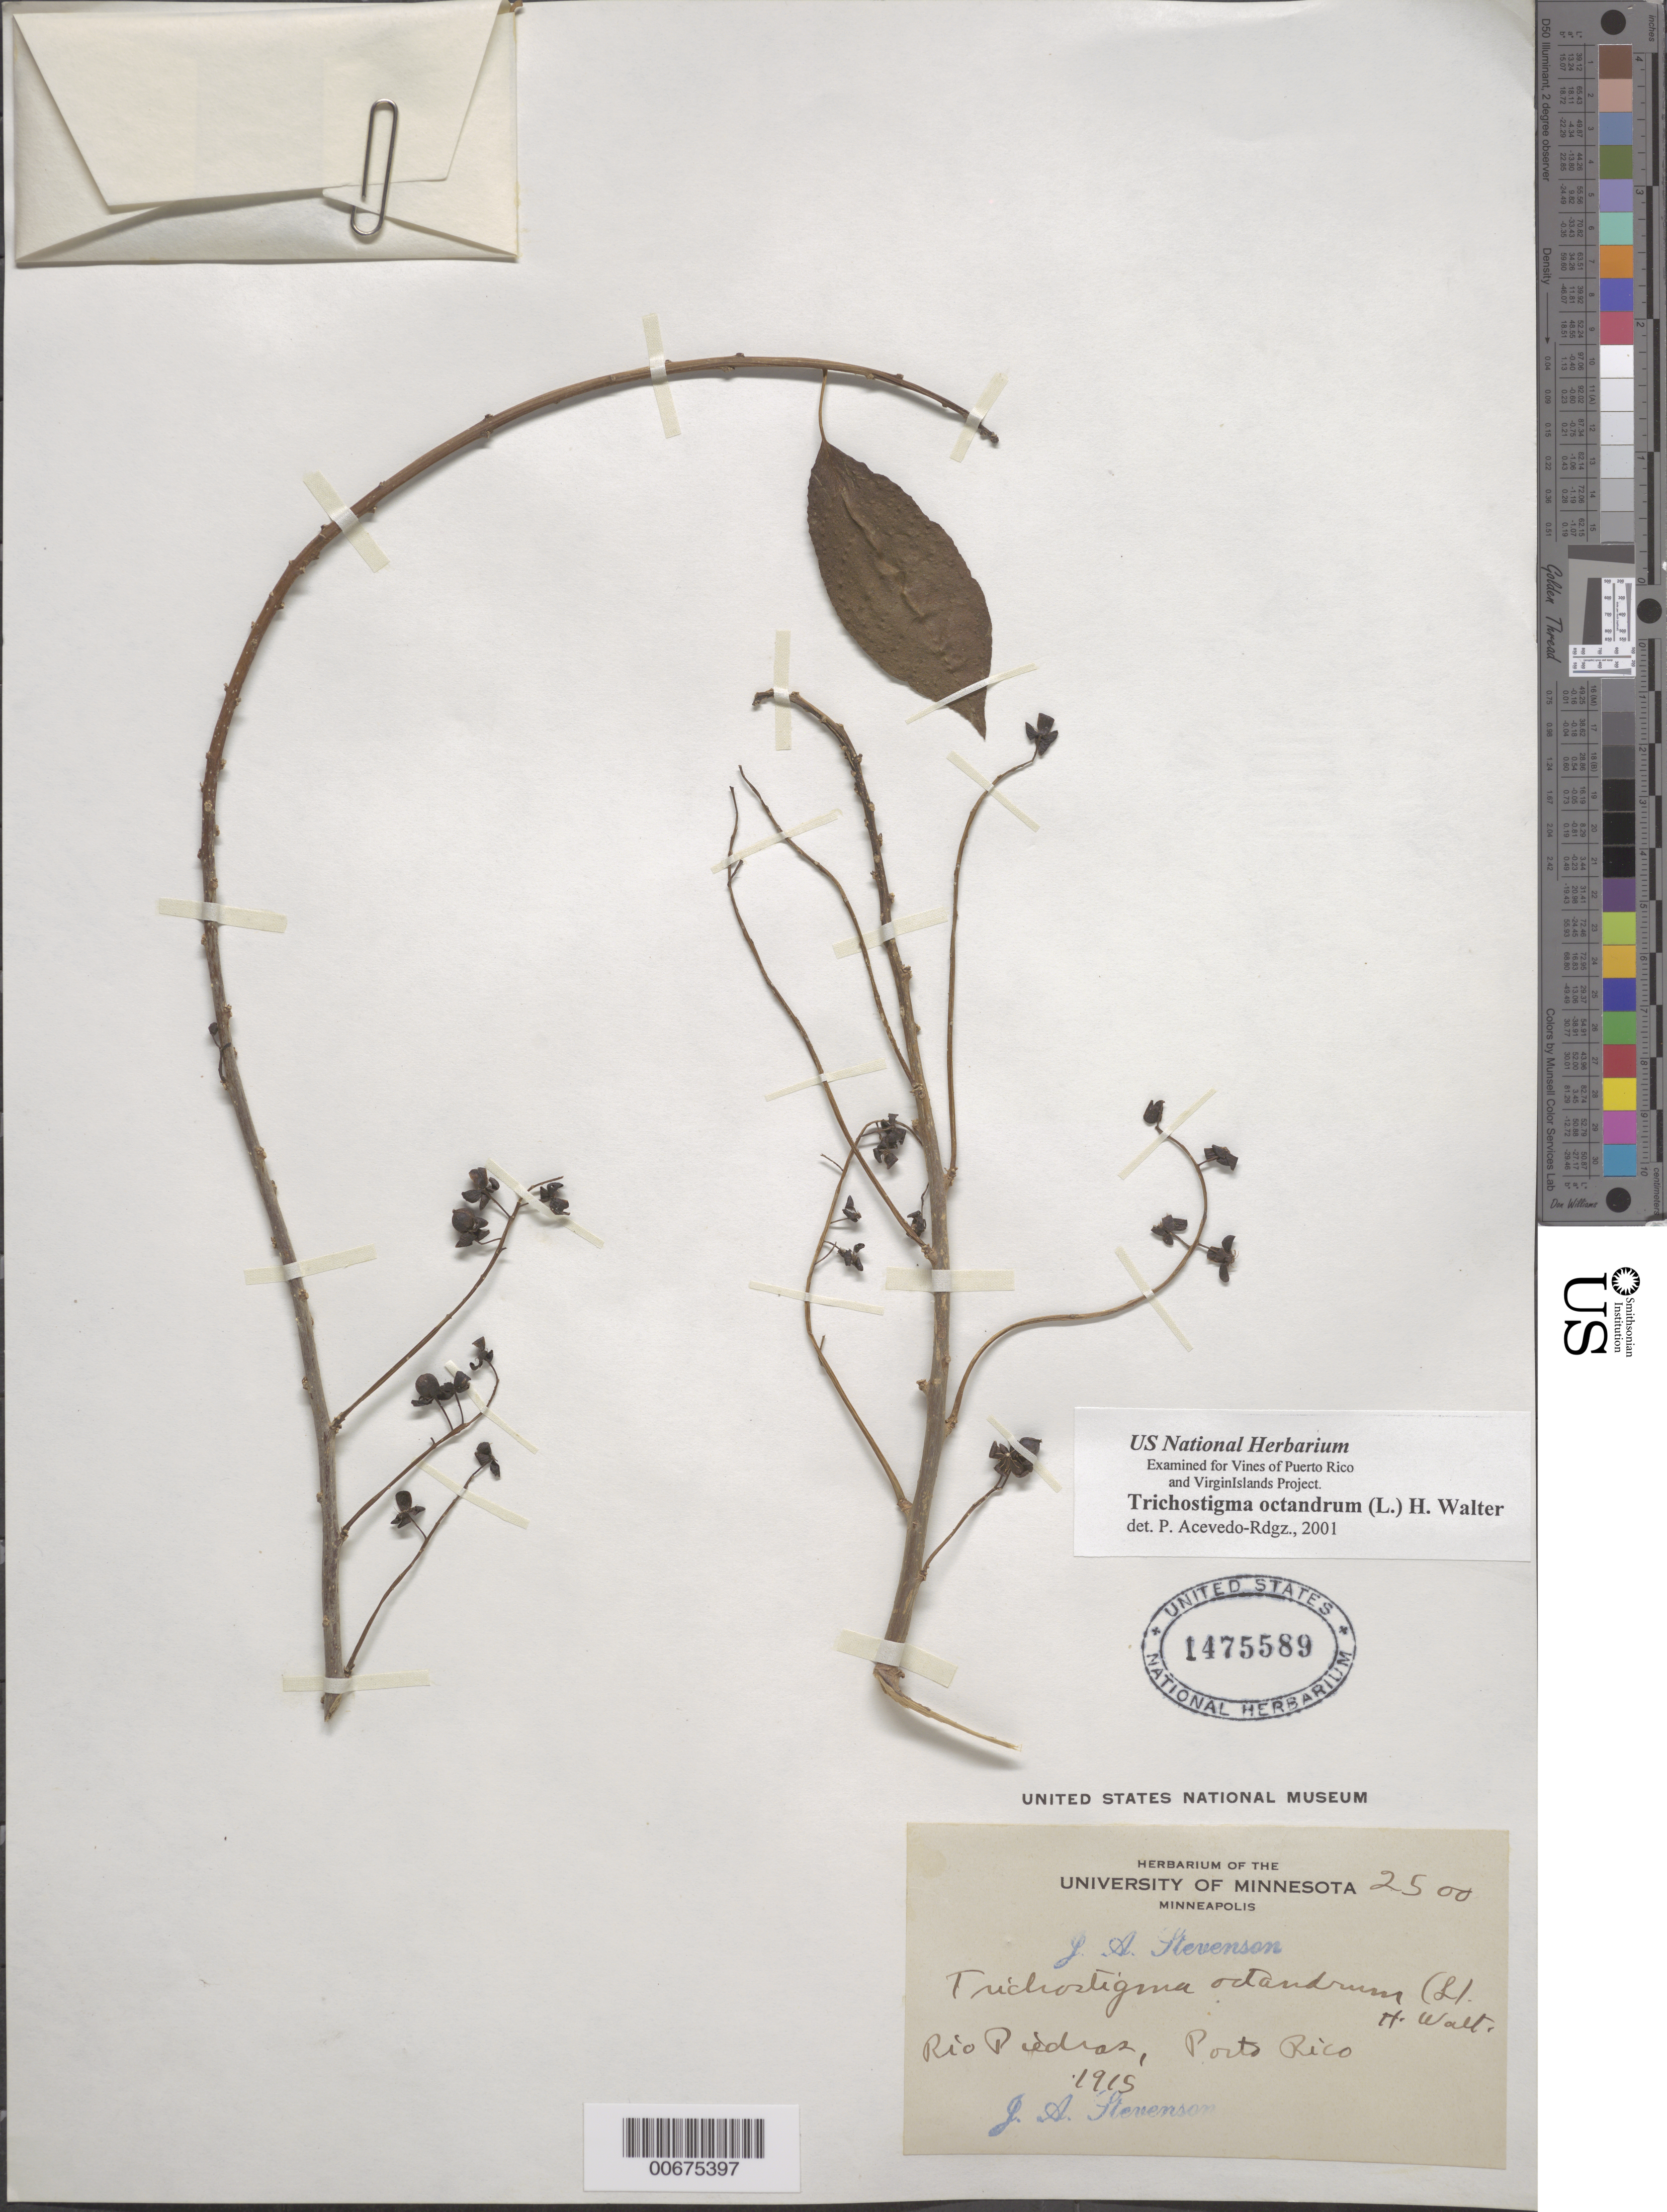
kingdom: Plantae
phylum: Tracheophyta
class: Magnoliopsida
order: Caryophyllales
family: Phytolaccaceae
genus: Trichostigma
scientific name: Trichostigma octandrum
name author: (L.) H. Walter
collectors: J. Stevenson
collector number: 2500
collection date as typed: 1915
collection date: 1915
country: Puerto Rico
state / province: San Juan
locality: Rio Piedras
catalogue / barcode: US 1475589